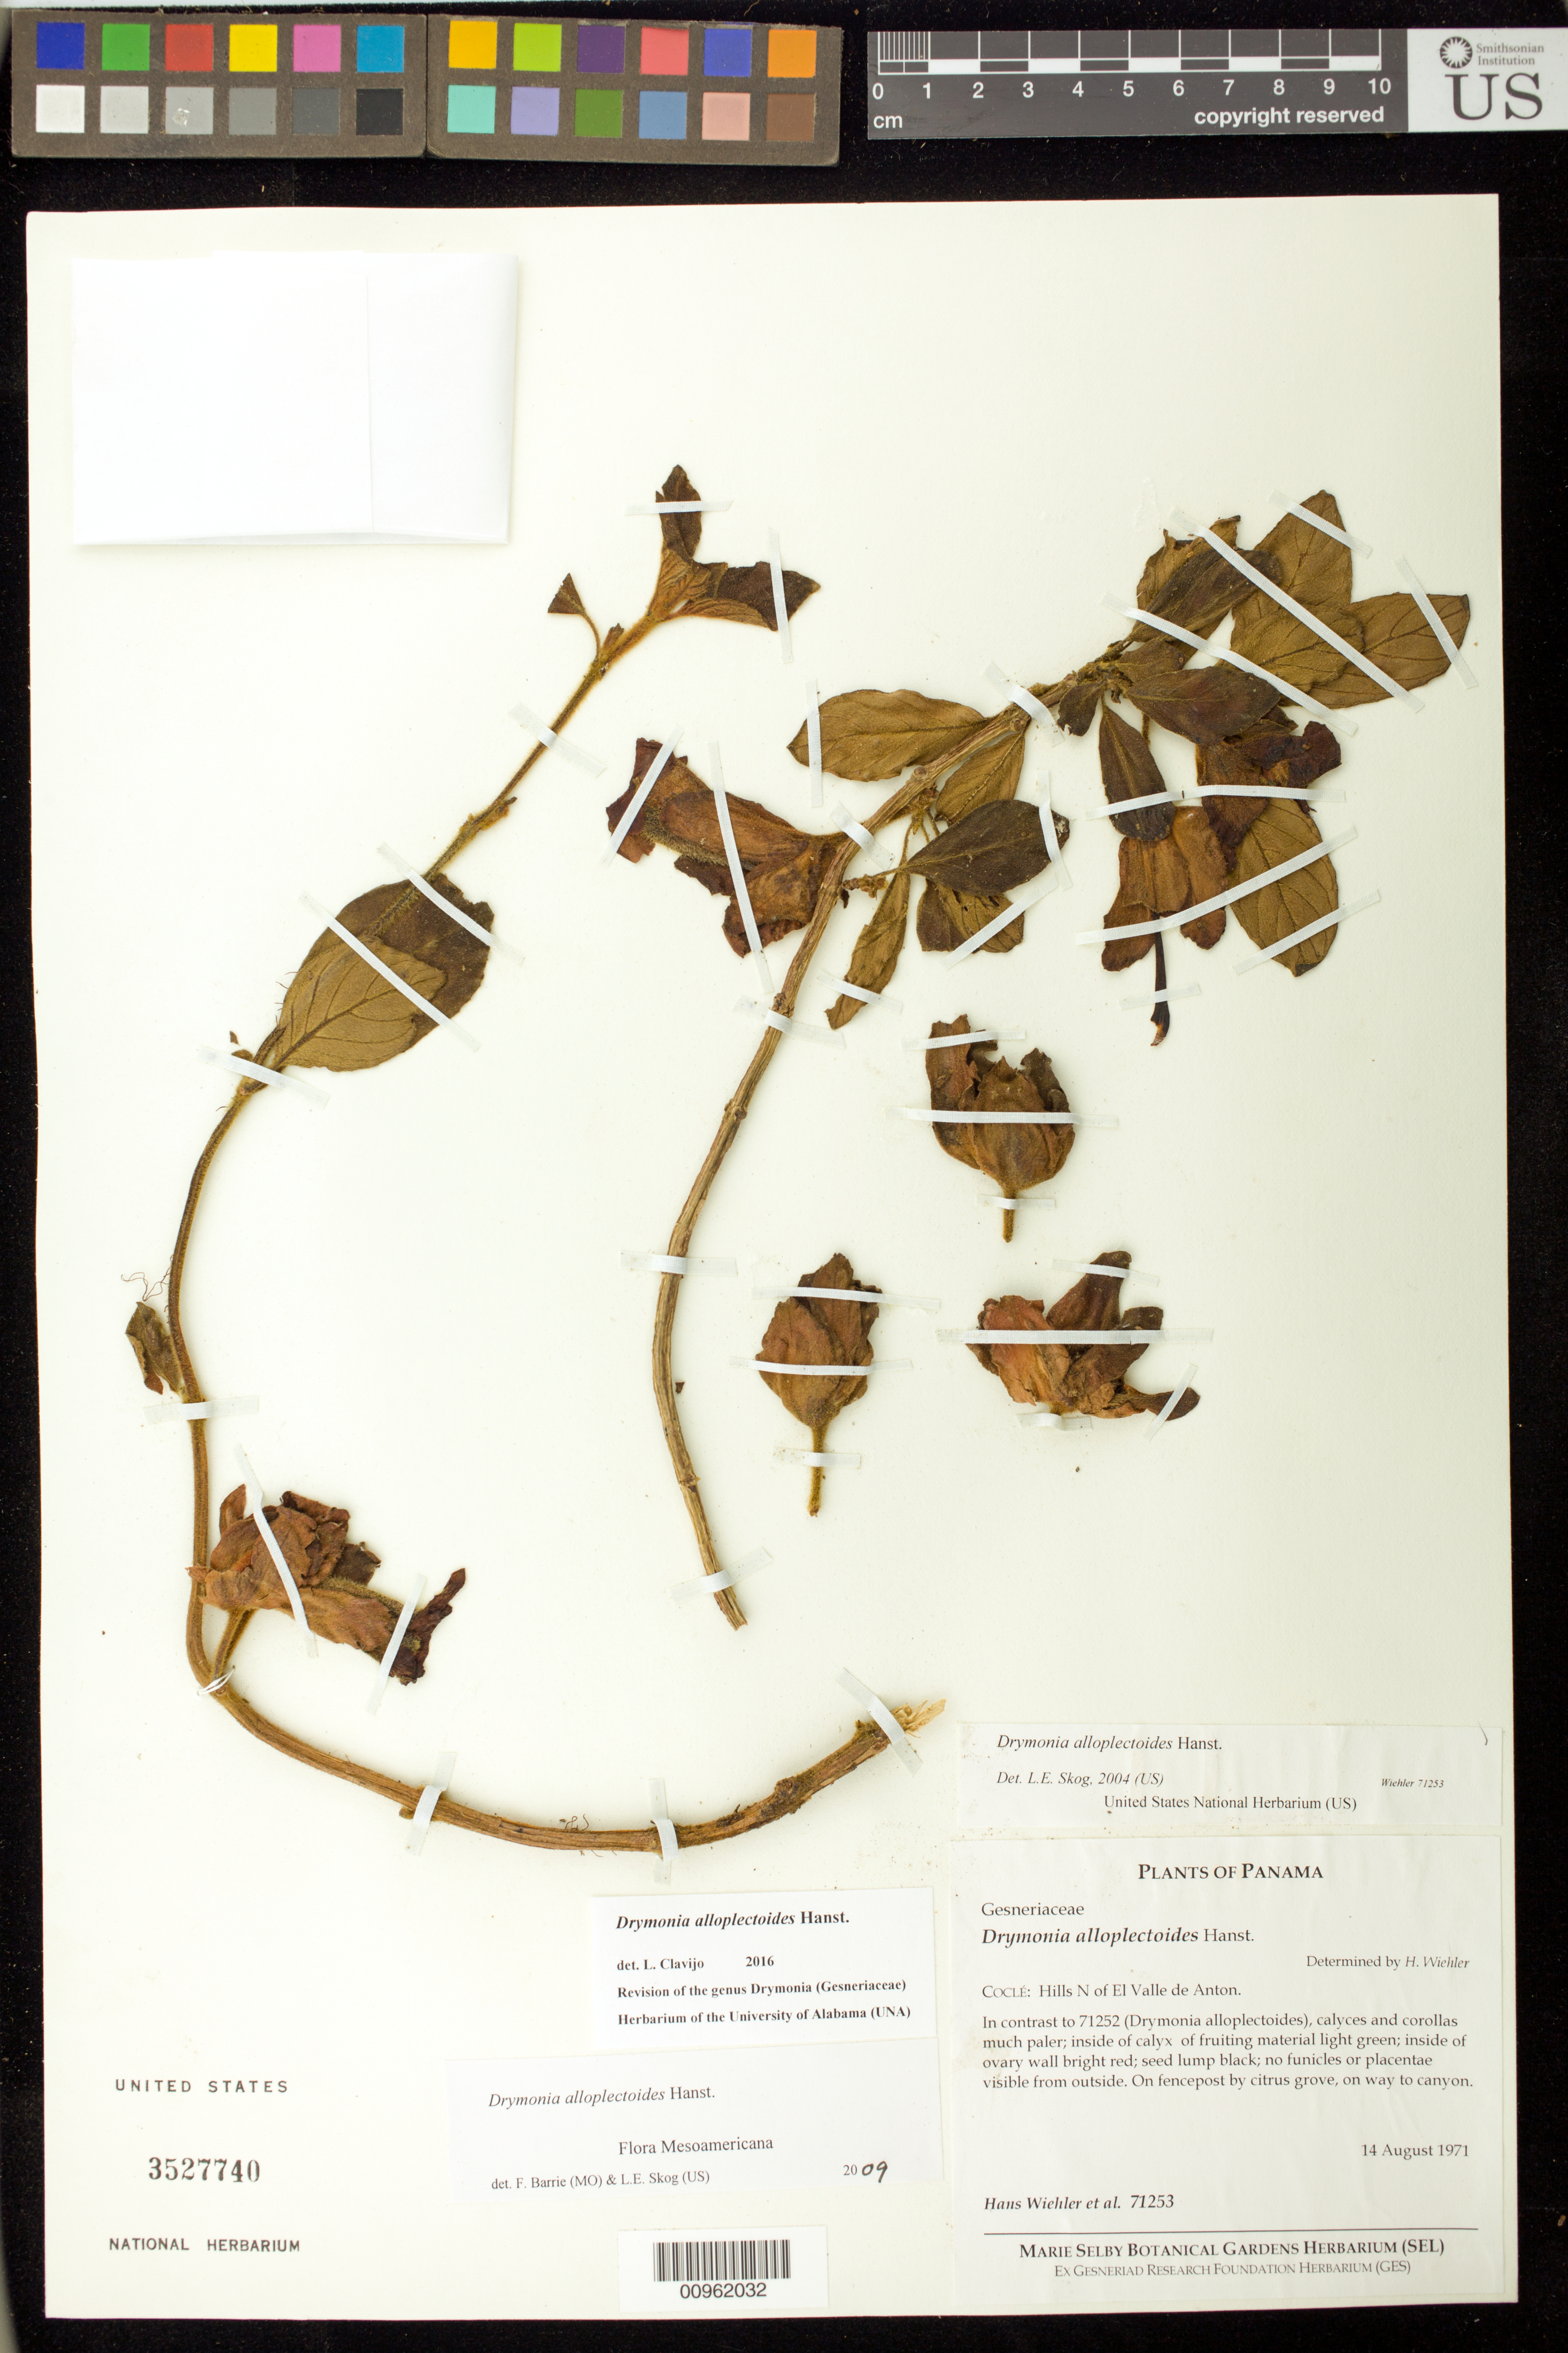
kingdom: Plantae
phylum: Tracheophyta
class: Magnoliopsida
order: Lamiales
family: Gesneriaceae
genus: Drymonia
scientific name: Drymonia alloplectoides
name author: Hanst.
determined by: Skog, Laurence E.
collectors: H. J. Wiehler & et al.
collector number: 71253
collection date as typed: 14 Aug 1971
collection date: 1971-08-14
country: Panama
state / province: Coclé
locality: Coclé: Hills N of El Valle de Anton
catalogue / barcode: US 3527740